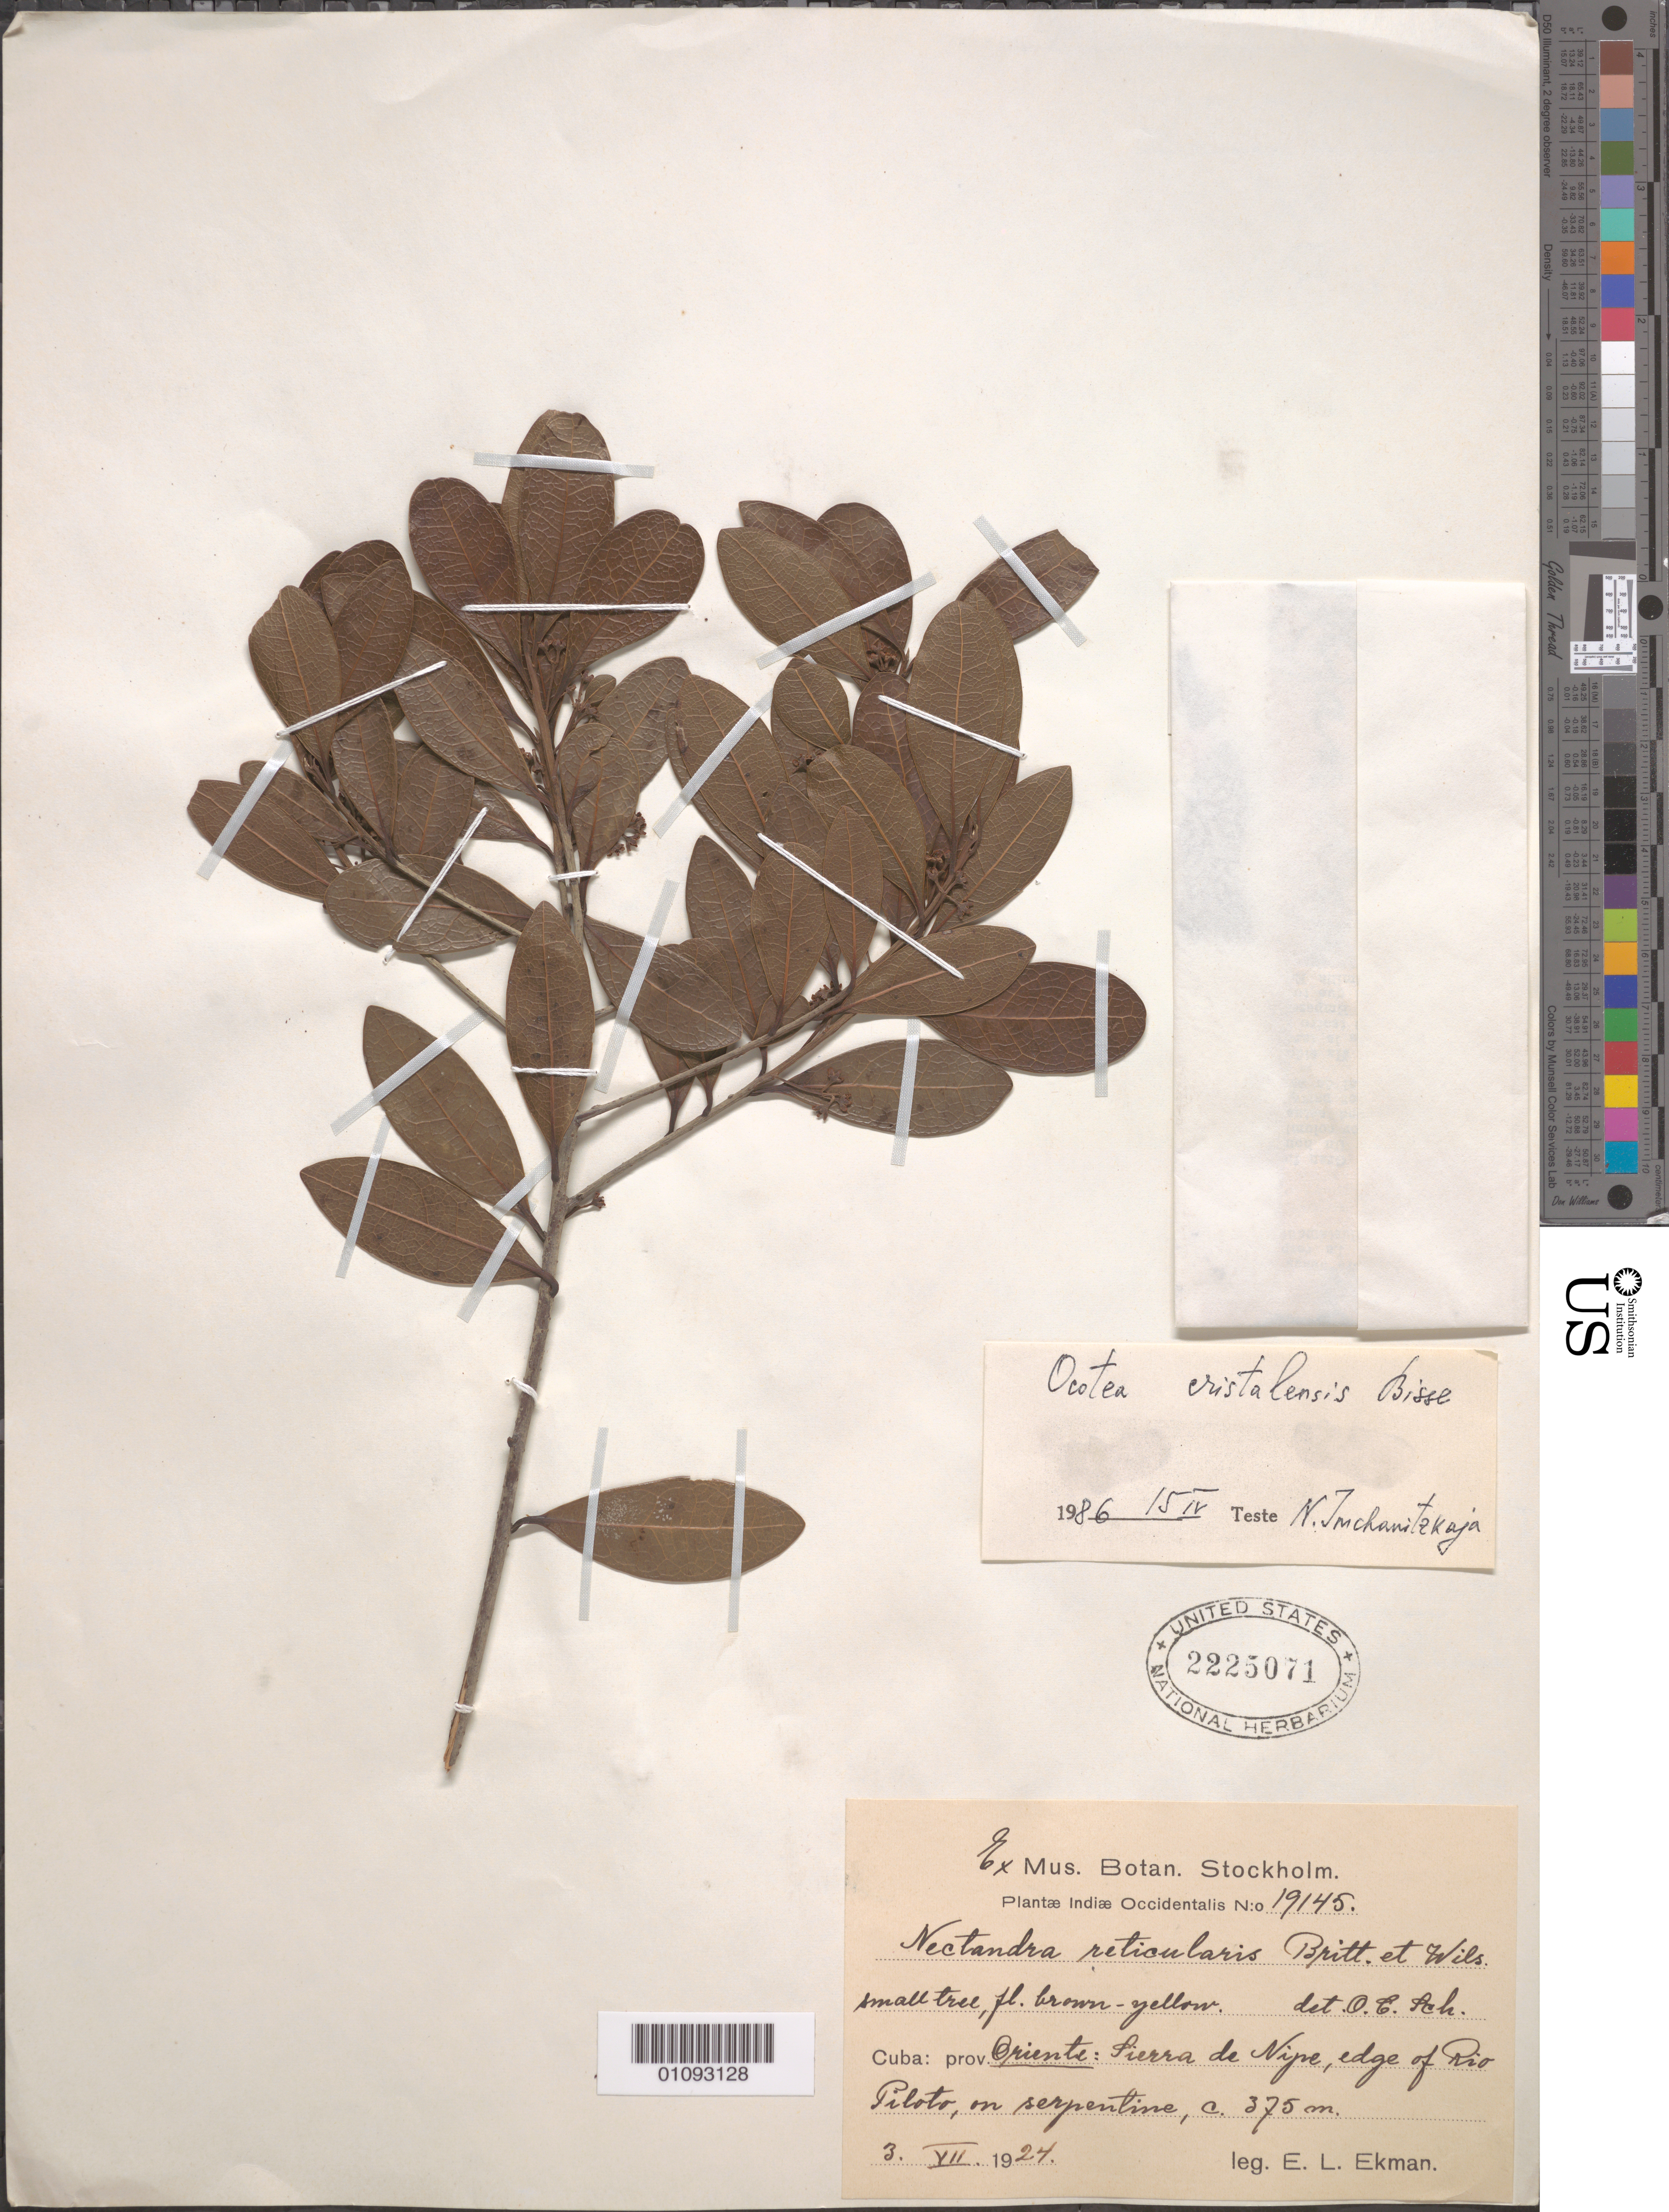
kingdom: Plantae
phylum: Tracheophyta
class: Magnoliopsida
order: Laurales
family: Lauraceae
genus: Ocotea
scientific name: Ocotea cristalensis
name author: Bisse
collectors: E. L. Ekman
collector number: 19145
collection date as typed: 03 Jul 1924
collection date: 1924-07-03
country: Cuba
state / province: Holguín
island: Cuba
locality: Pierra de Nipe, edge of Rio Piloto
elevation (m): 375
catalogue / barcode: US 2225071